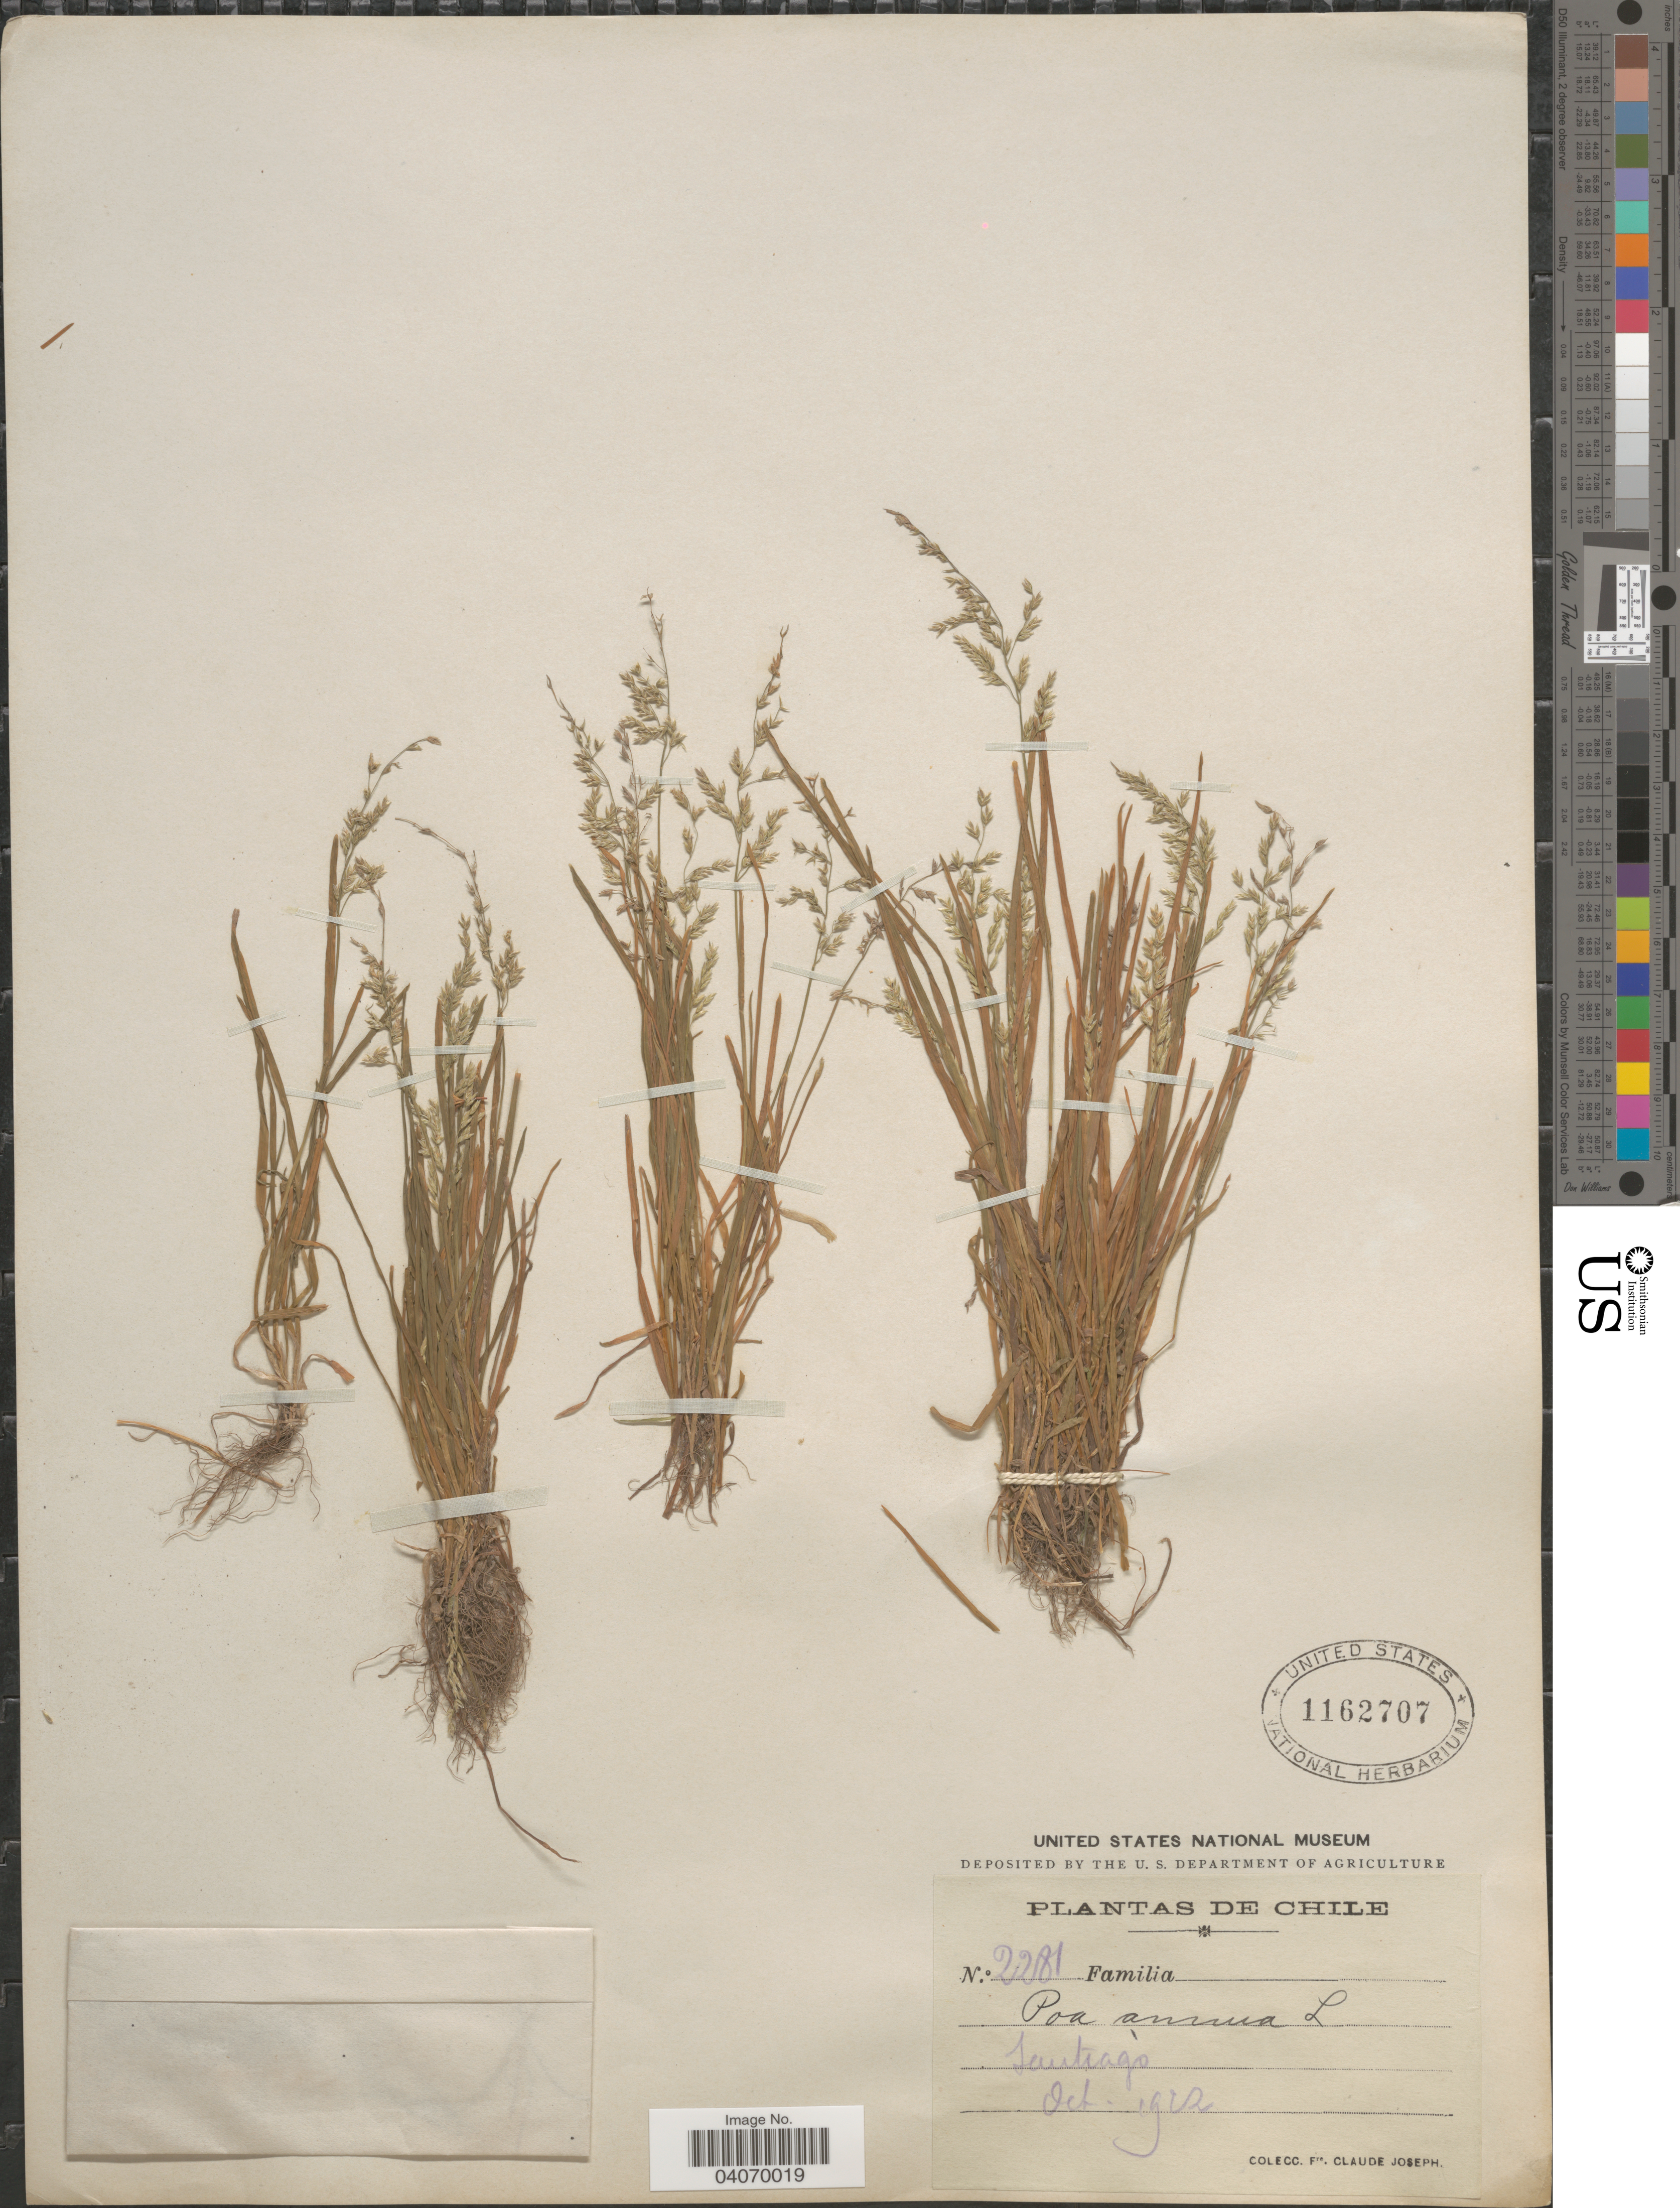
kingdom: Plantae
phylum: Tracheophyta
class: Liliopsida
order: Poales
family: Poaceae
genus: Poa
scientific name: Poa annua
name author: L.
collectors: Bro. Claude-Joseph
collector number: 2281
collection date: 1922-10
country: Chile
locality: Santiago.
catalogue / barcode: US 1162707